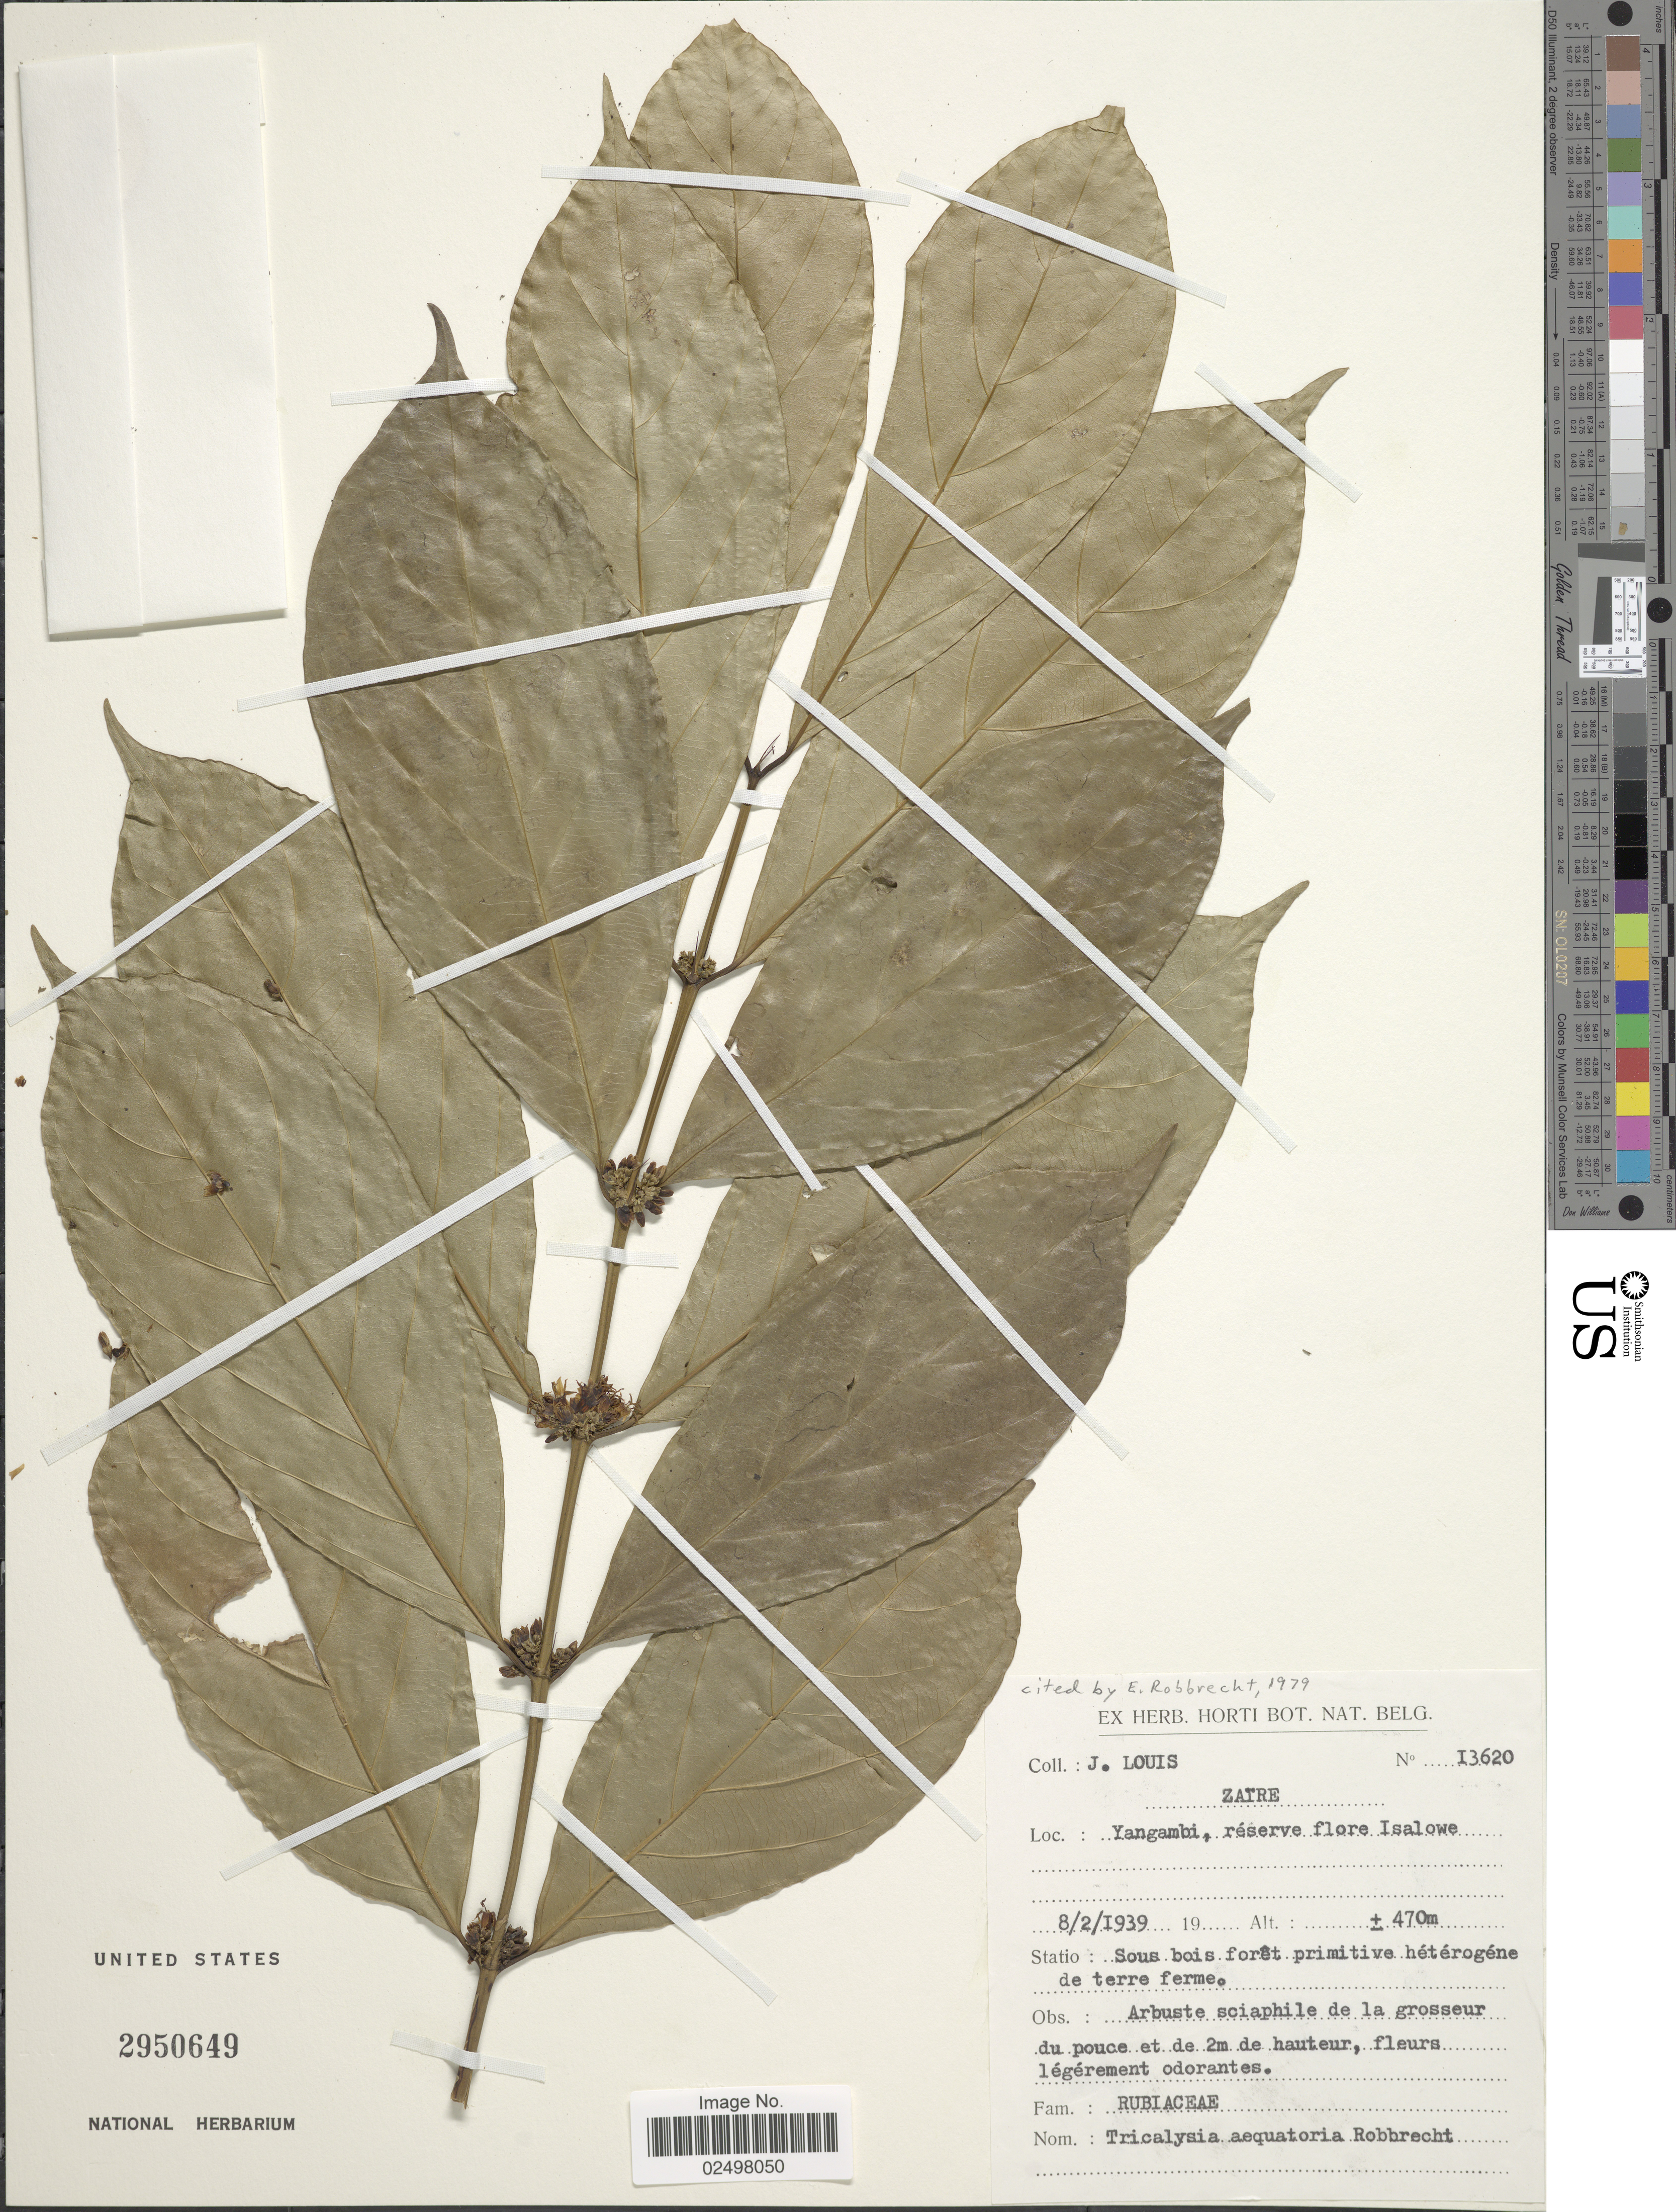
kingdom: Plantae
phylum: Tracheophyta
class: Magnoliopsida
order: Gentianales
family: Rubiaceae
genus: Tricalysia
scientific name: Tricalysia aequatoria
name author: Robbr.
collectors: J. Louis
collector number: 13620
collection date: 1939-02-08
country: Congo, Democratic Republic of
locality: Yangambi, reserve flore Isalowe, Zaire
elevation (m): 470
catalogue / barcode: US 2950649